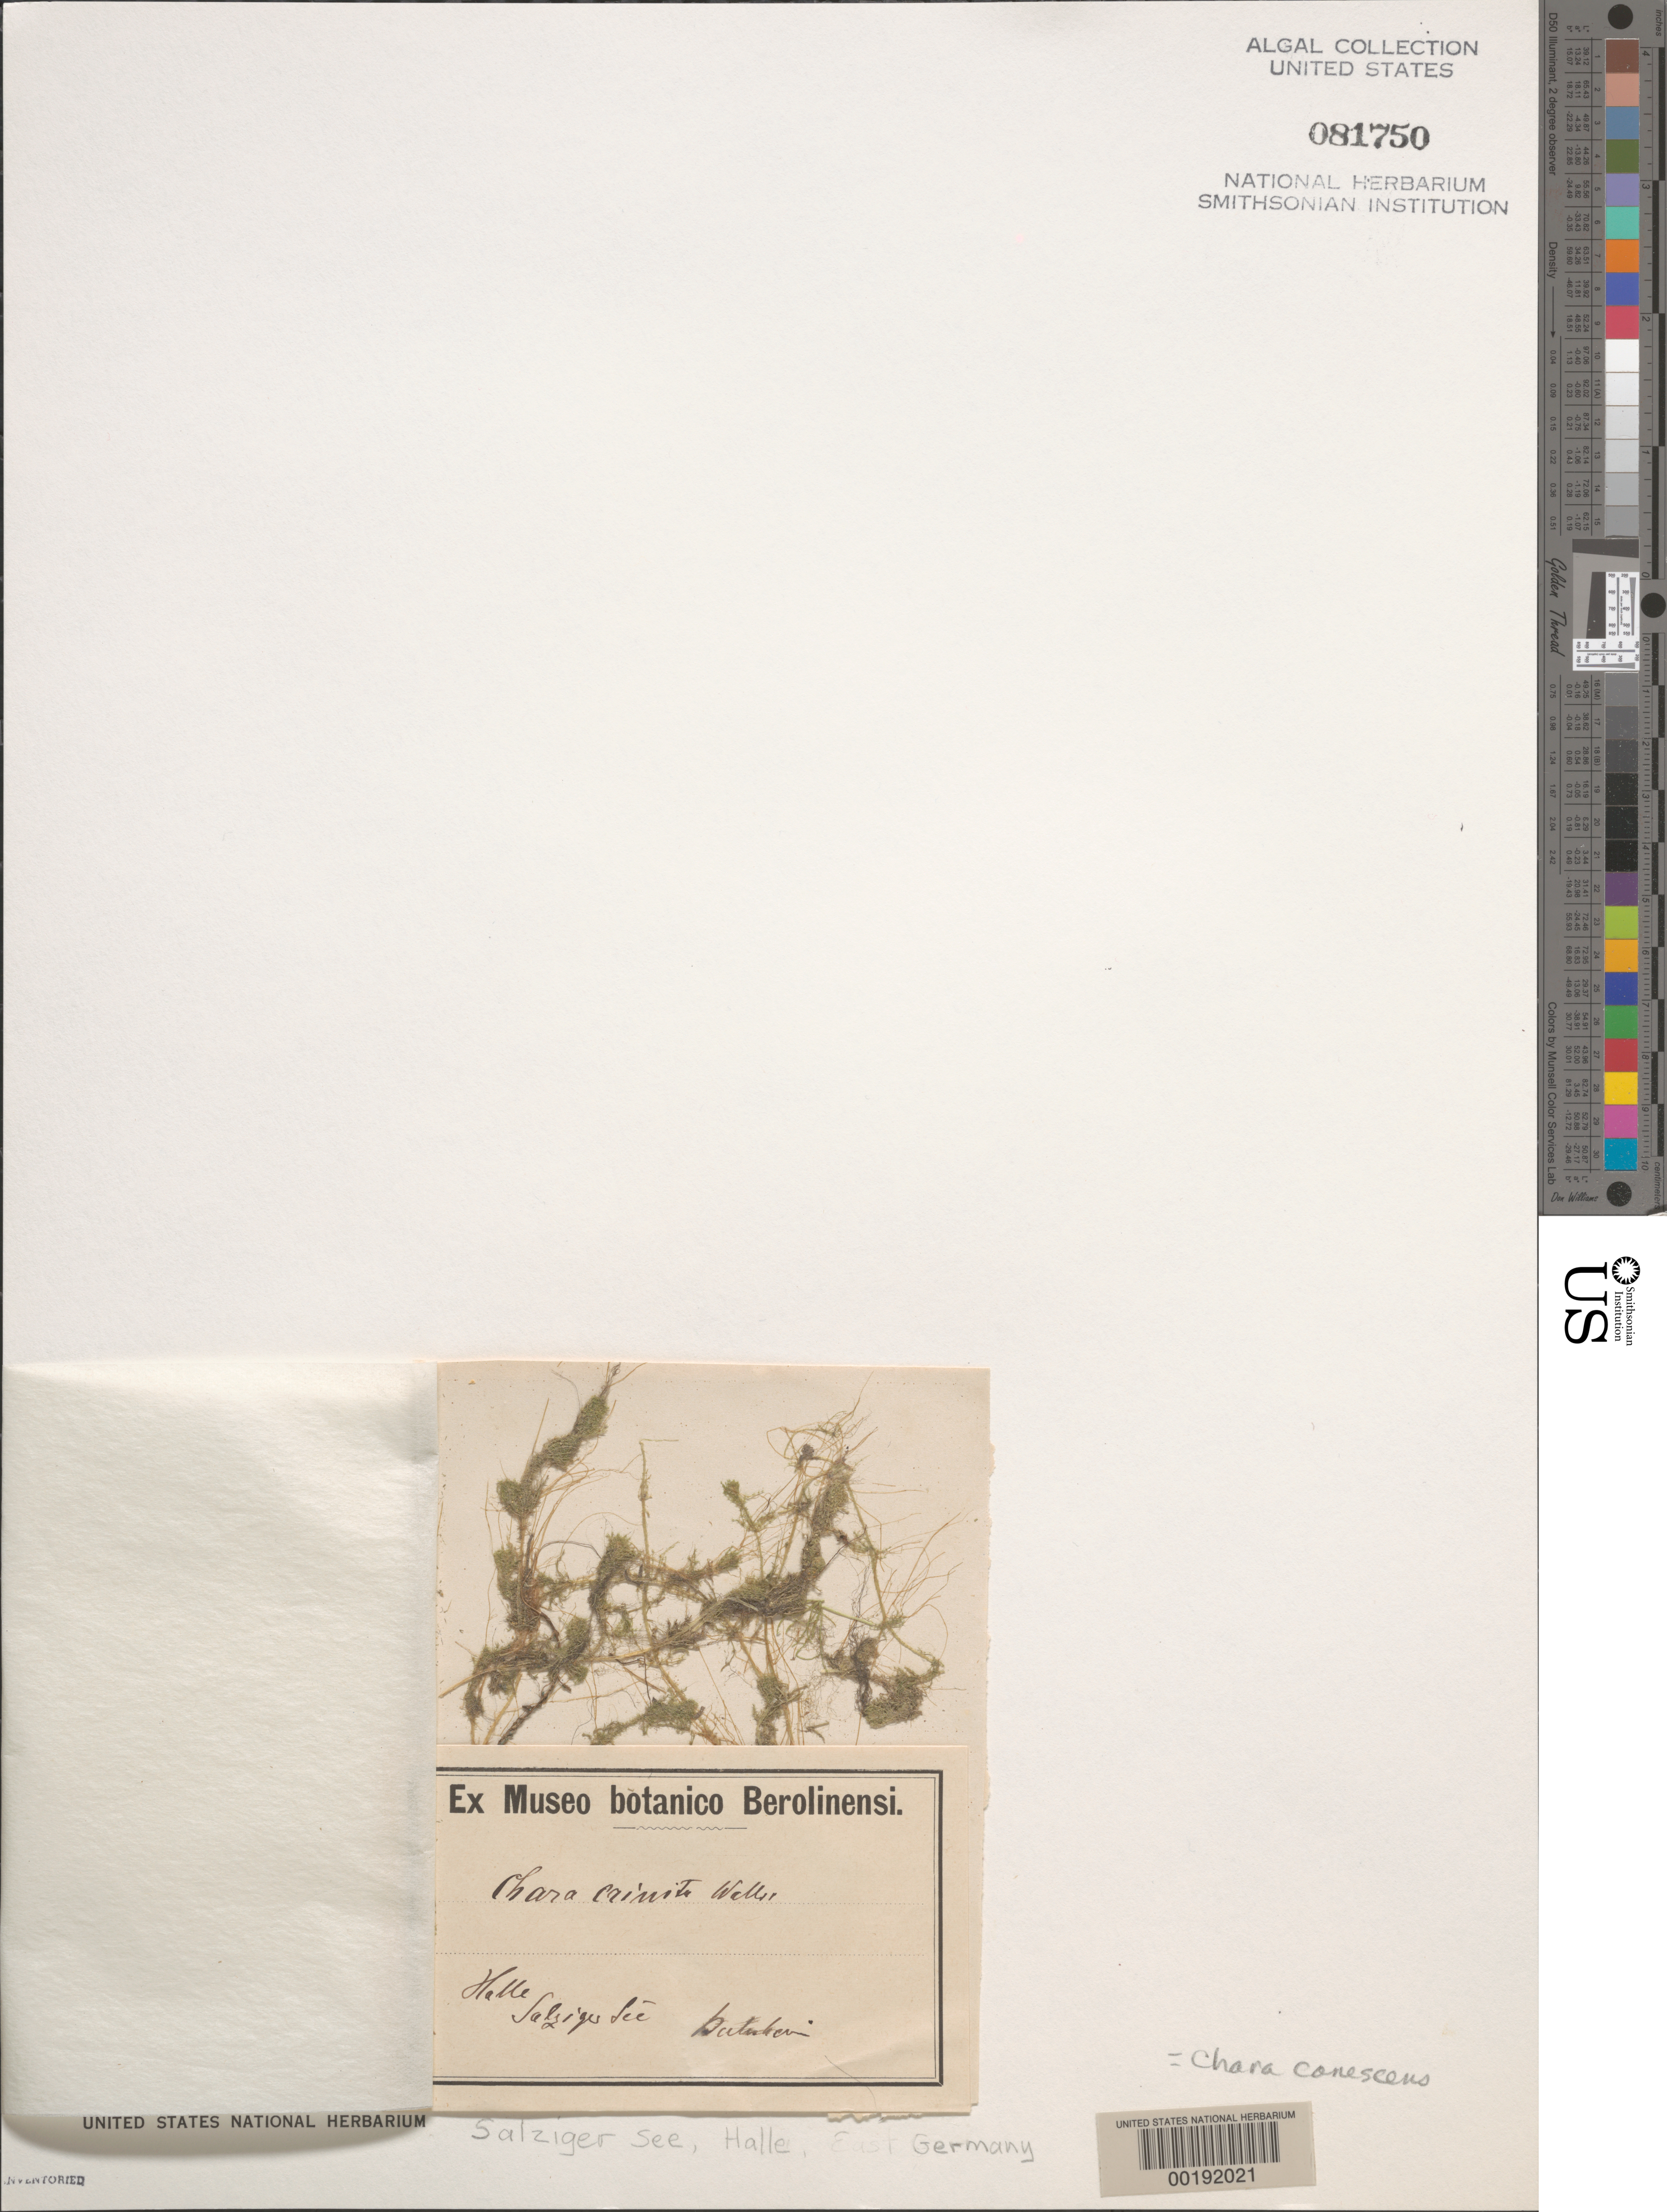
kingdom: Plantae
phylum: Charophyta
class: Charophyceae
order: Charales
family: Characeae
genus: Chara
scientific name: Chara canescens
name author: Loisel.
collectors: O. Bulnheim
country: Germany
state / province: Sachsen-Anhalt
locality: Halle District. Salziger see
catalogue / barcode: US 81750